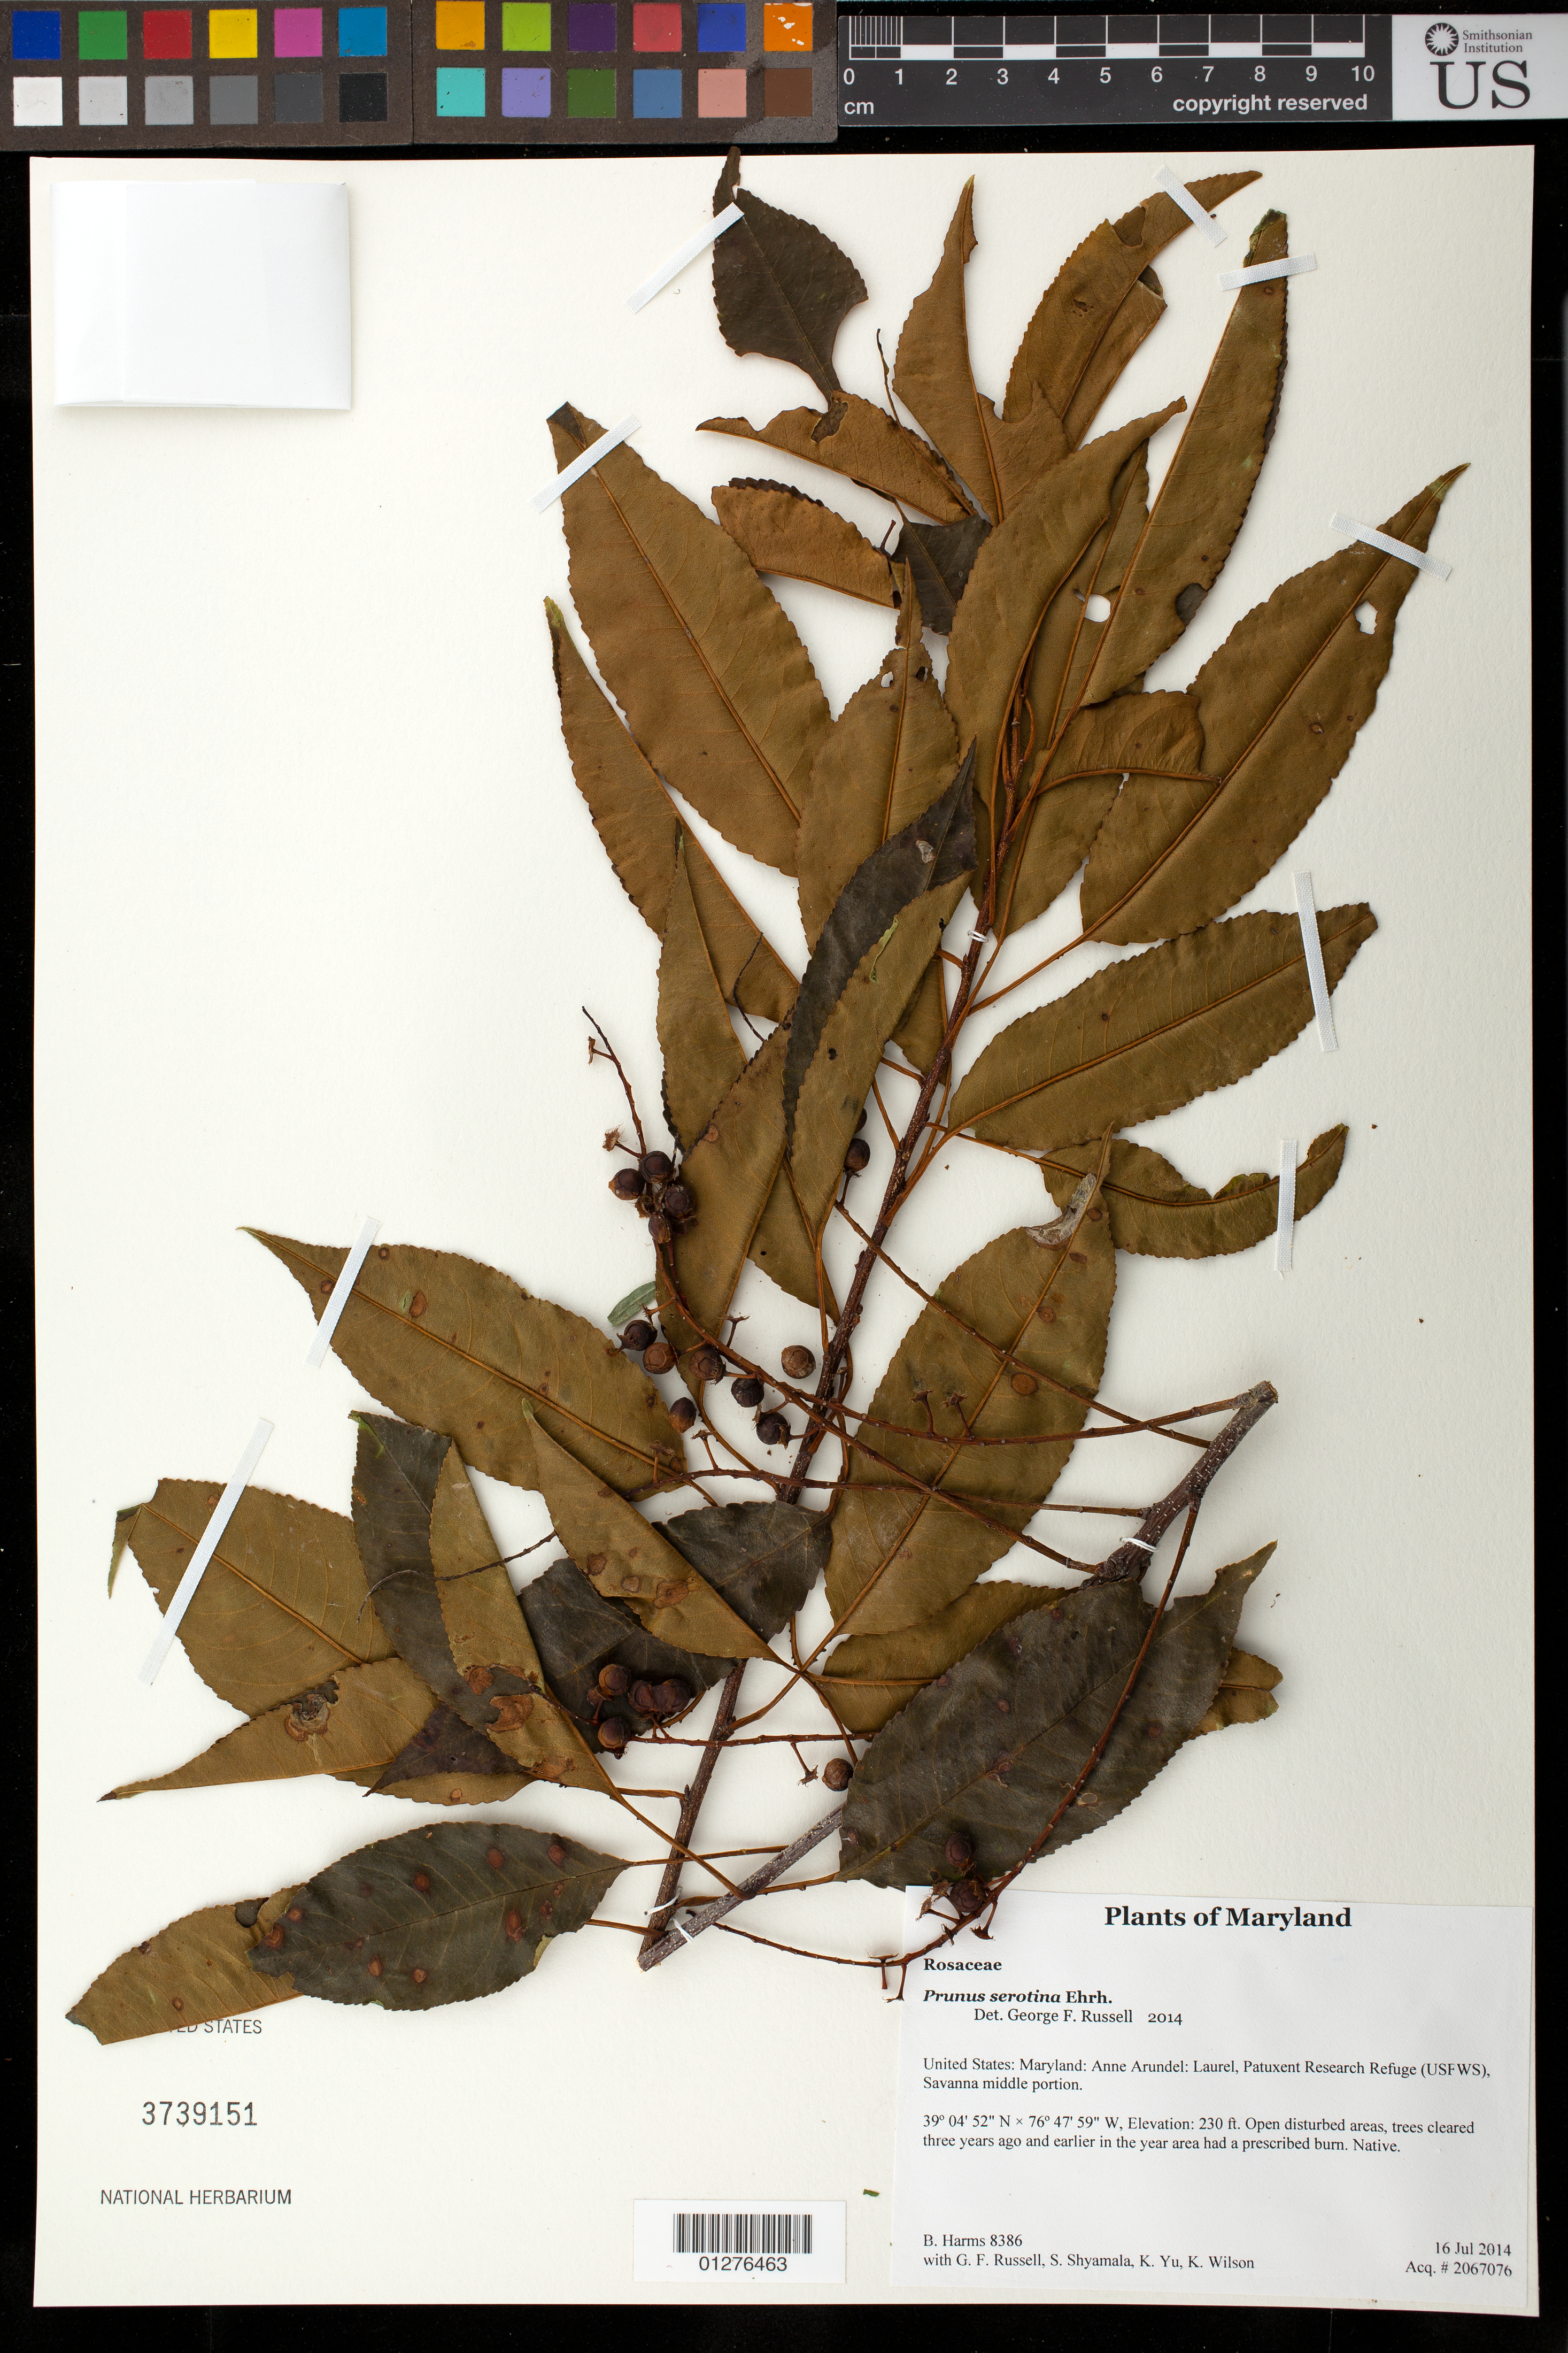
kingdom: Plantae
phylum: Tracheophyta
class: Magnoliopsida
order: Rosales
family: Rosaceae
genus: Prunus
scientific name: Prunus serotina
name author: Ehrh.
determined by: Russell, George F., (UNITED STATES)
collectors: B. Harms, G. Russell, S. Shyamala, K. Yu & K. Wilson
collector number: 8386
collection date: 2014-07-16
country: United States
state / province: Maryland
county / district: Anne Arundel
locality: Laurel, Patuxent Research Refuge (USFWS), Savanna middle portion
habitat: Open disturbed areas, trees cleared three years ago and earlier in the year area had a prescribed burn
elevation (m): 70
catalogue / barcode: US 3739151